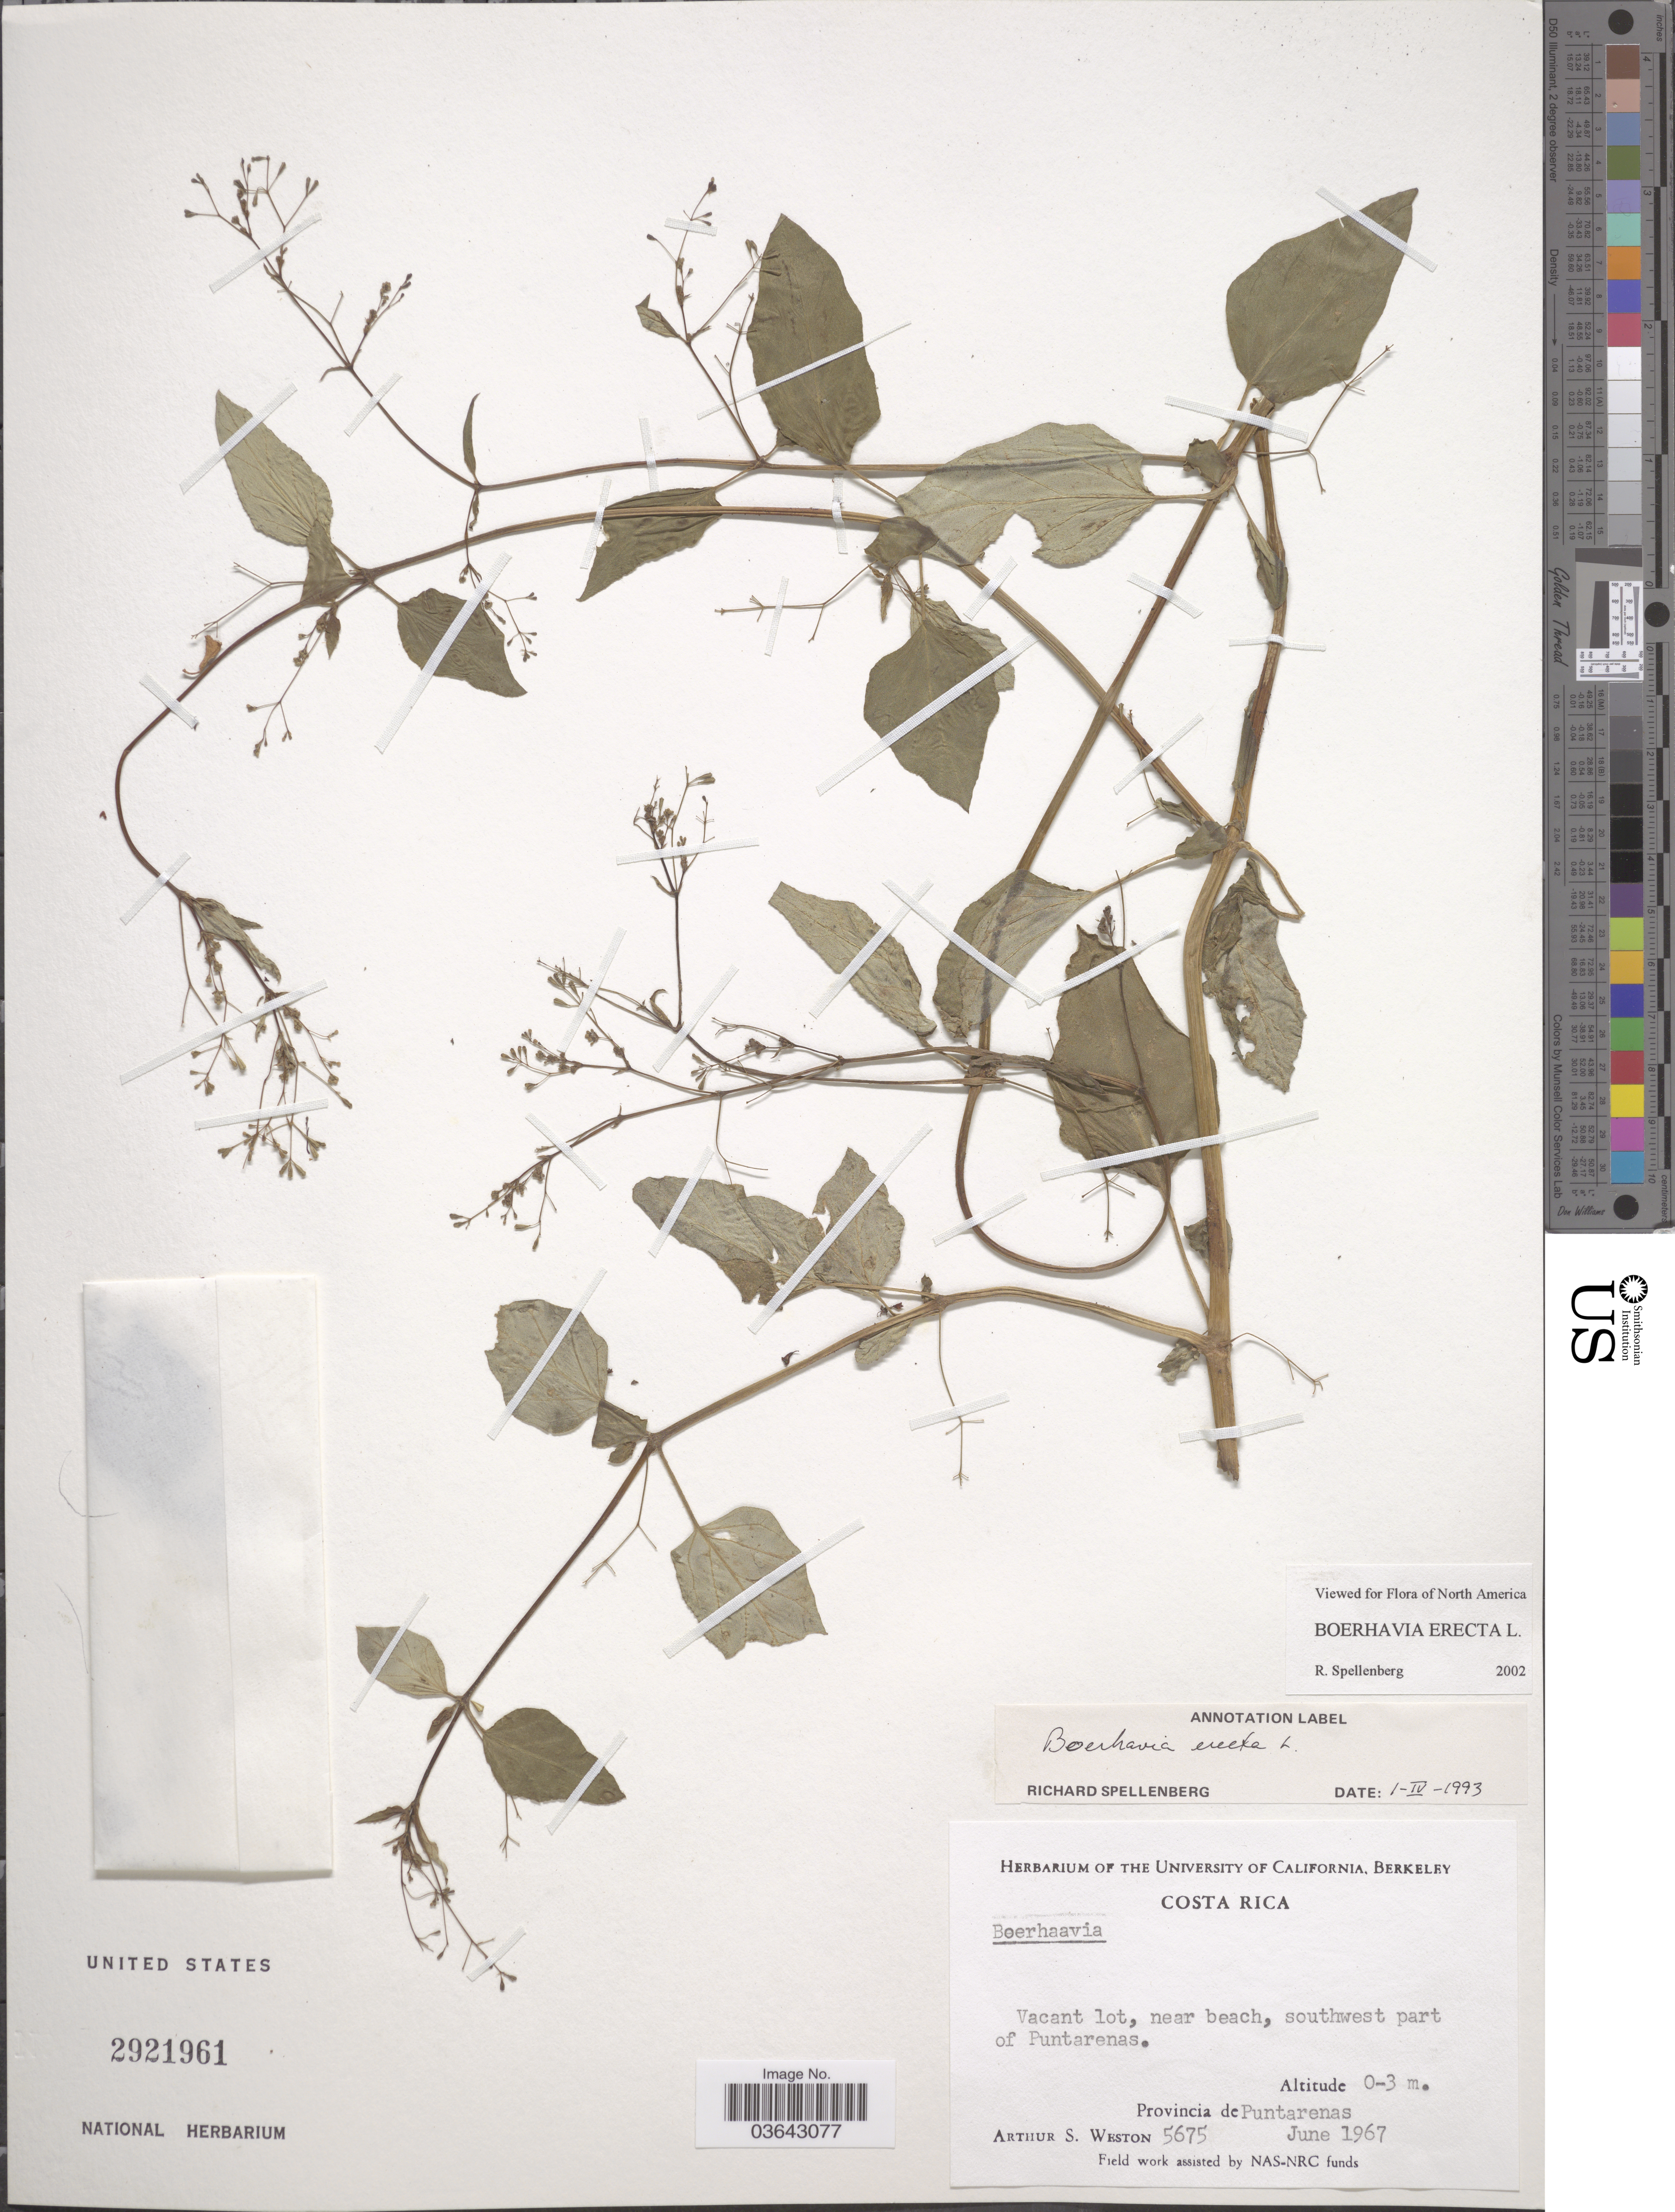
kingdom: Plantae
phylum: Tracheophyta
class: Magnoliopsida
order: Caryophyllales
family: Nyctaginaceae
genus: Boerhavia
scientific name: Boerhavia erecta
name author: L.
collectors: A. Weston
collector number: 5675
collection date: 1967-06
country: Costa Rica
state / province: Puntarenas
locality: Vacant lot, near beach, southwest part of Puntarenas.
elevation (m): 0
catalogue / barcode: US 2921961